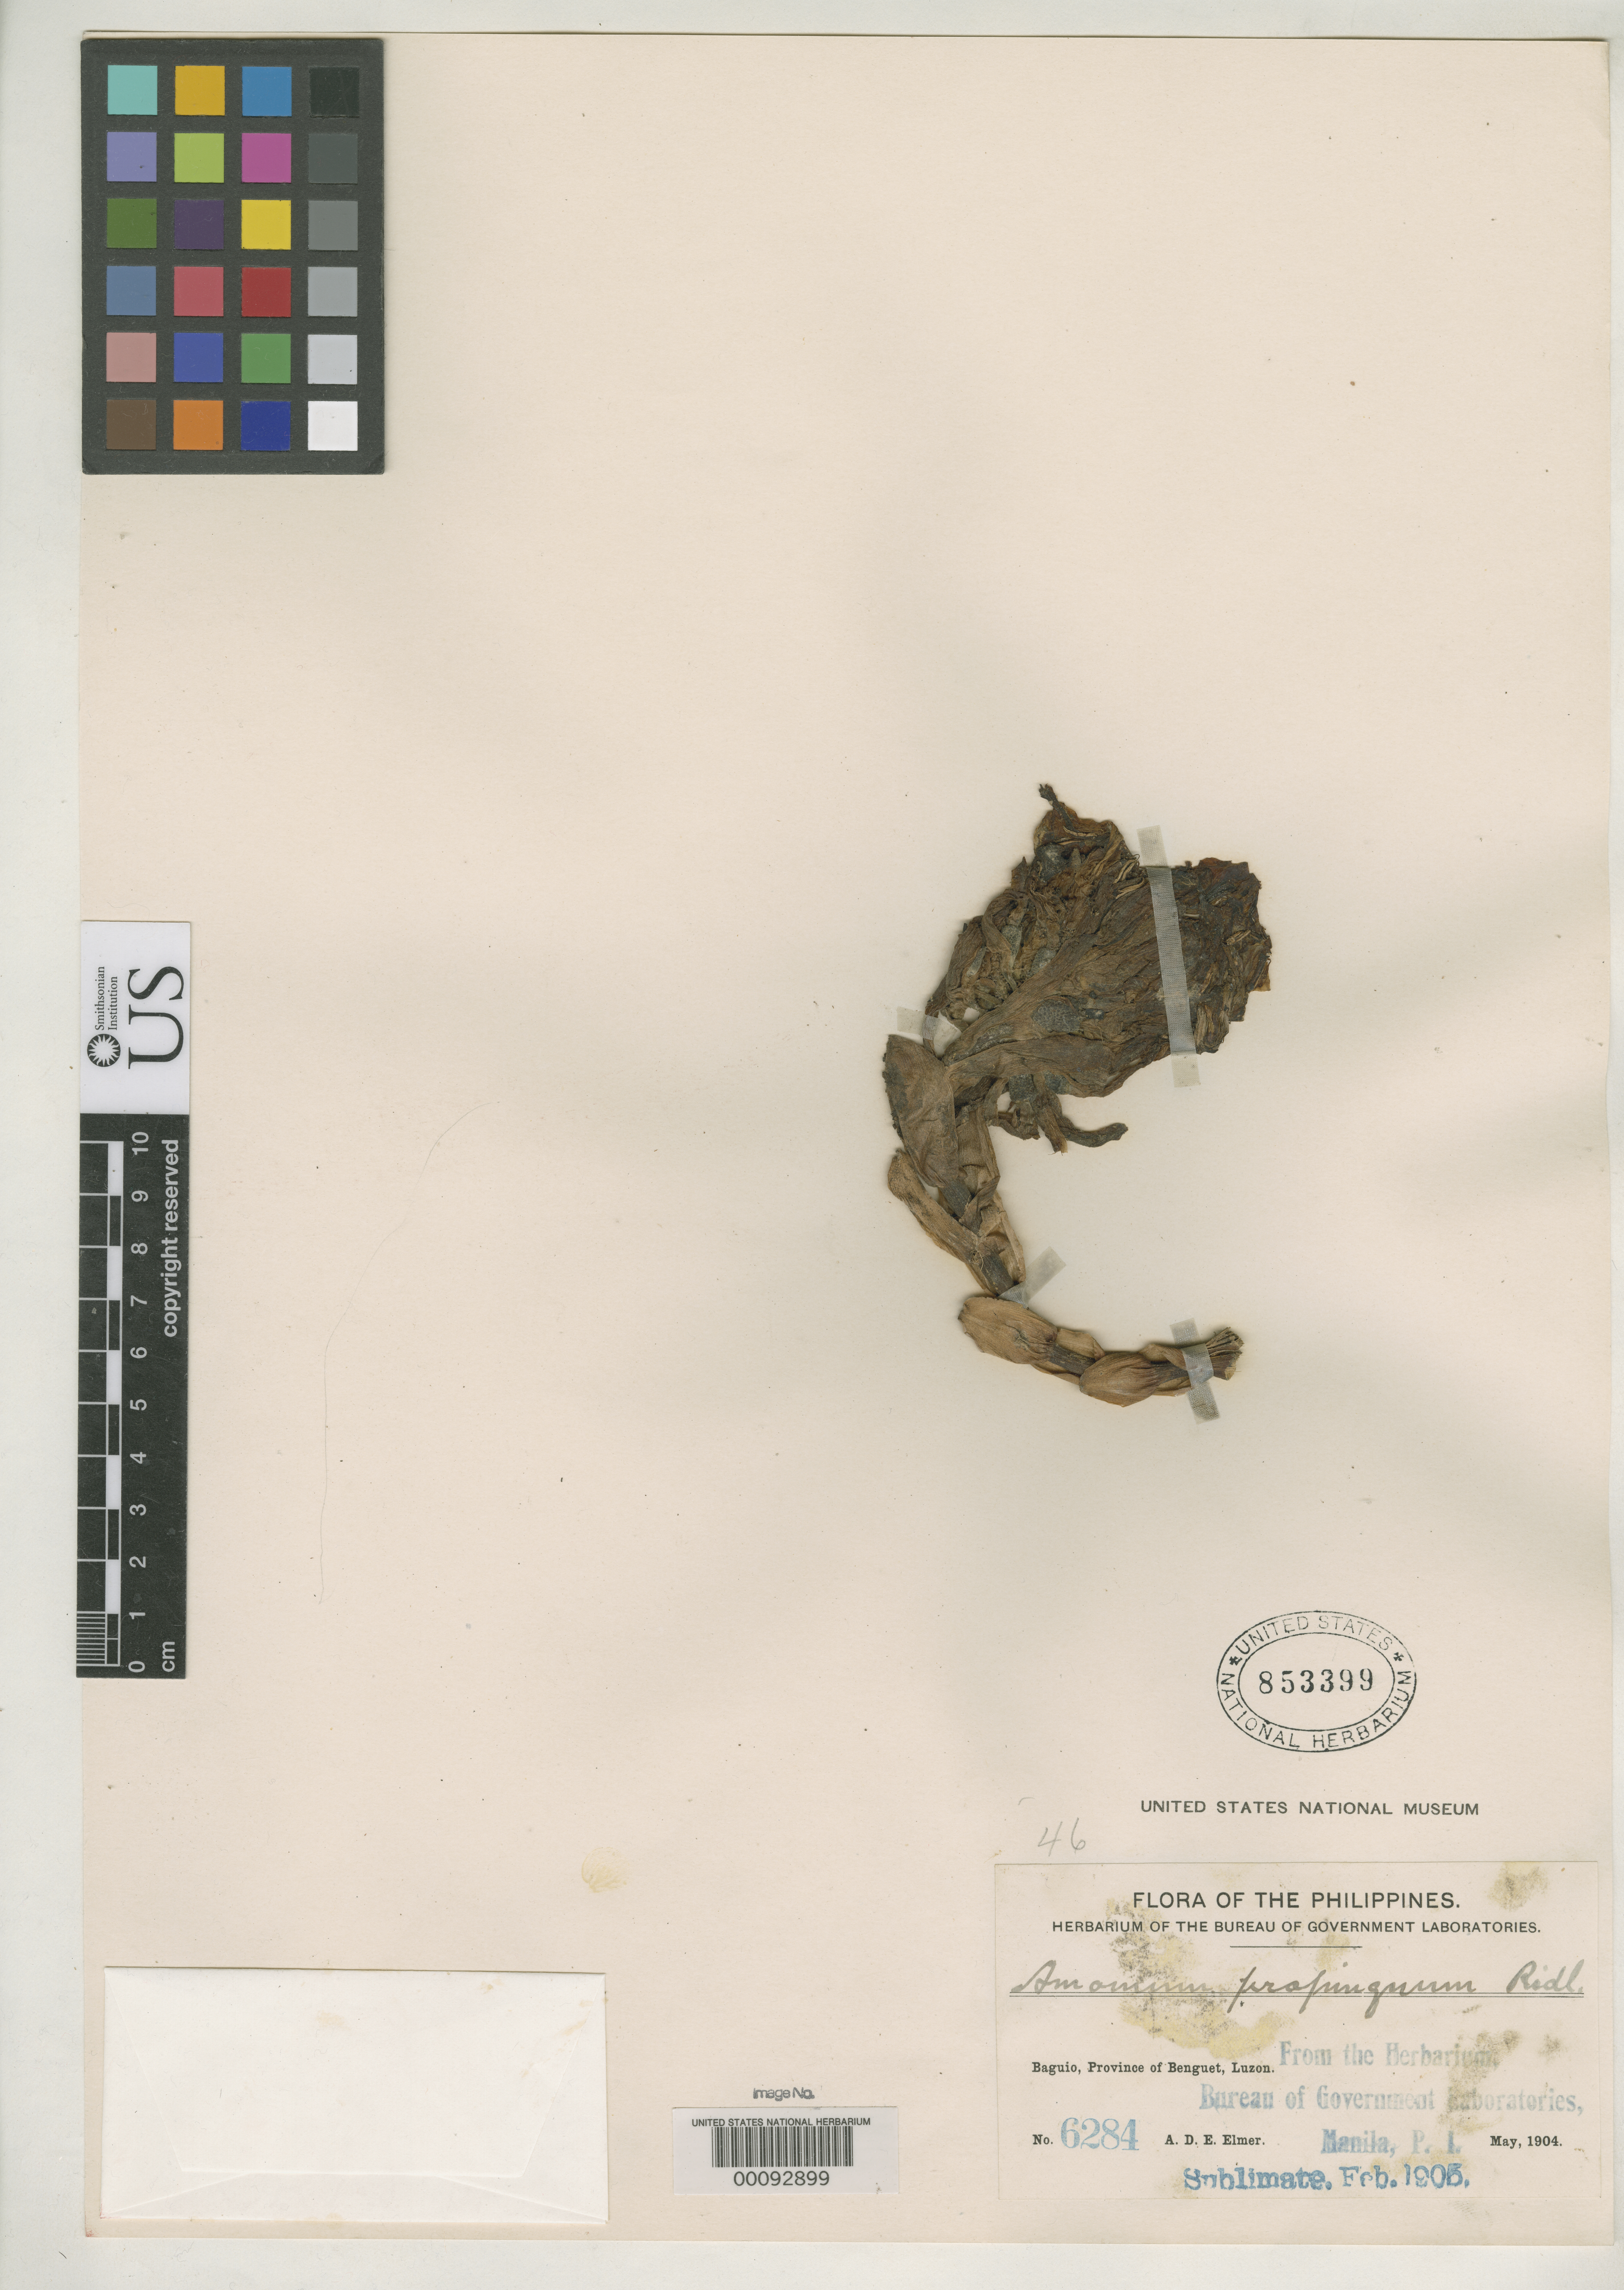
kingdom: Plantae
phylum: Tracheophyta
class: Liliopsida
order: Zingiberales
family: Zingiberaceae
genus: Amomum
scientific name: Amomum propinquum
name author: Ridl.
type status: Type Collection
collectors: A. D. E. Elmer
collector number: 6284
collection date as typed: May 1904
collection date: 1904-05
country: Philippines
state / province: Cordillera (Administrative Region)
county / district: Benguet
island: Luzon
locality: Baguio.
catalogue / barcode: US 853399